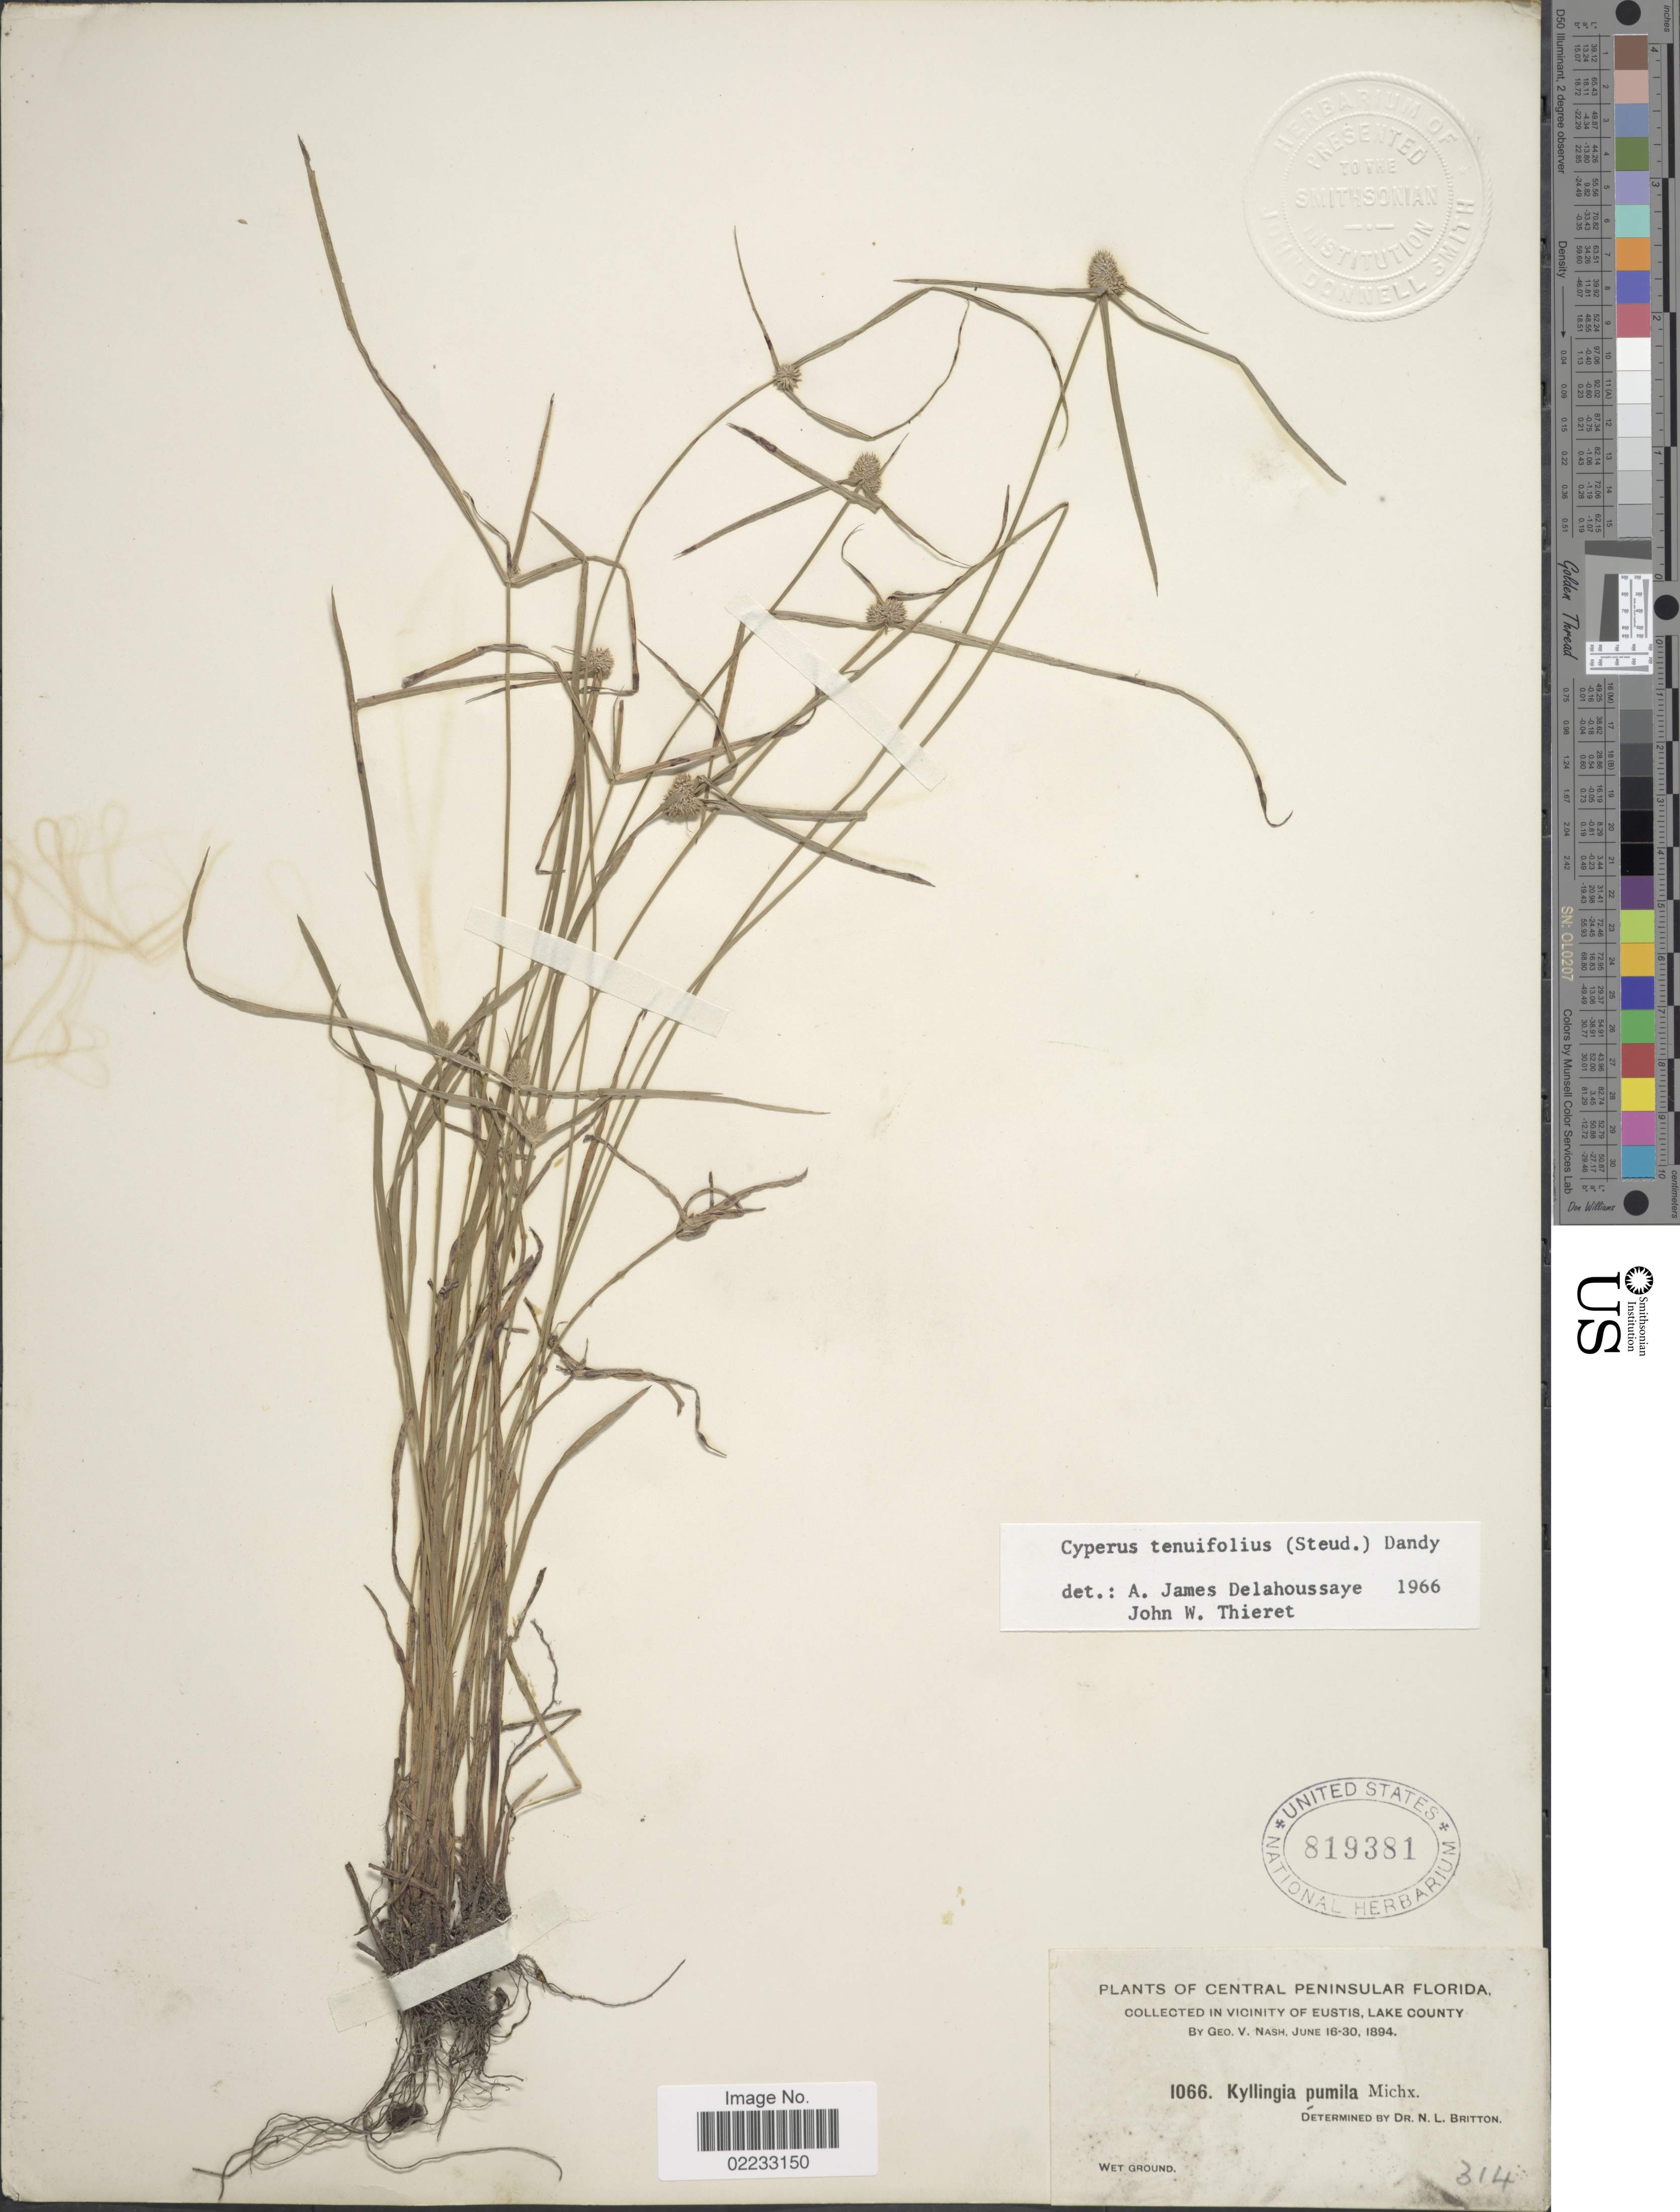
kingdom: Plantae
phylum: Tracheophyta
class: Liliopsida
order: Poales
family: Cyperaceae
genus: Cyperus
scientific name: Cyperus hortensis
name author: (Salzm. ex Steud.) Dorr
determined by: Strong, Mark T., (BOT), Smithsonian Institution - National Museum of Natural History (UNITED STATES)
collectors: G. V. Nash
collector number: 1066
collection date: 1894-06-16/1894-06-30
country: United States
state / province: Florida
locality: Central Peninsular Florida. In the vicinity of Eustis, Lake County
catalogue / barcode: US 819381